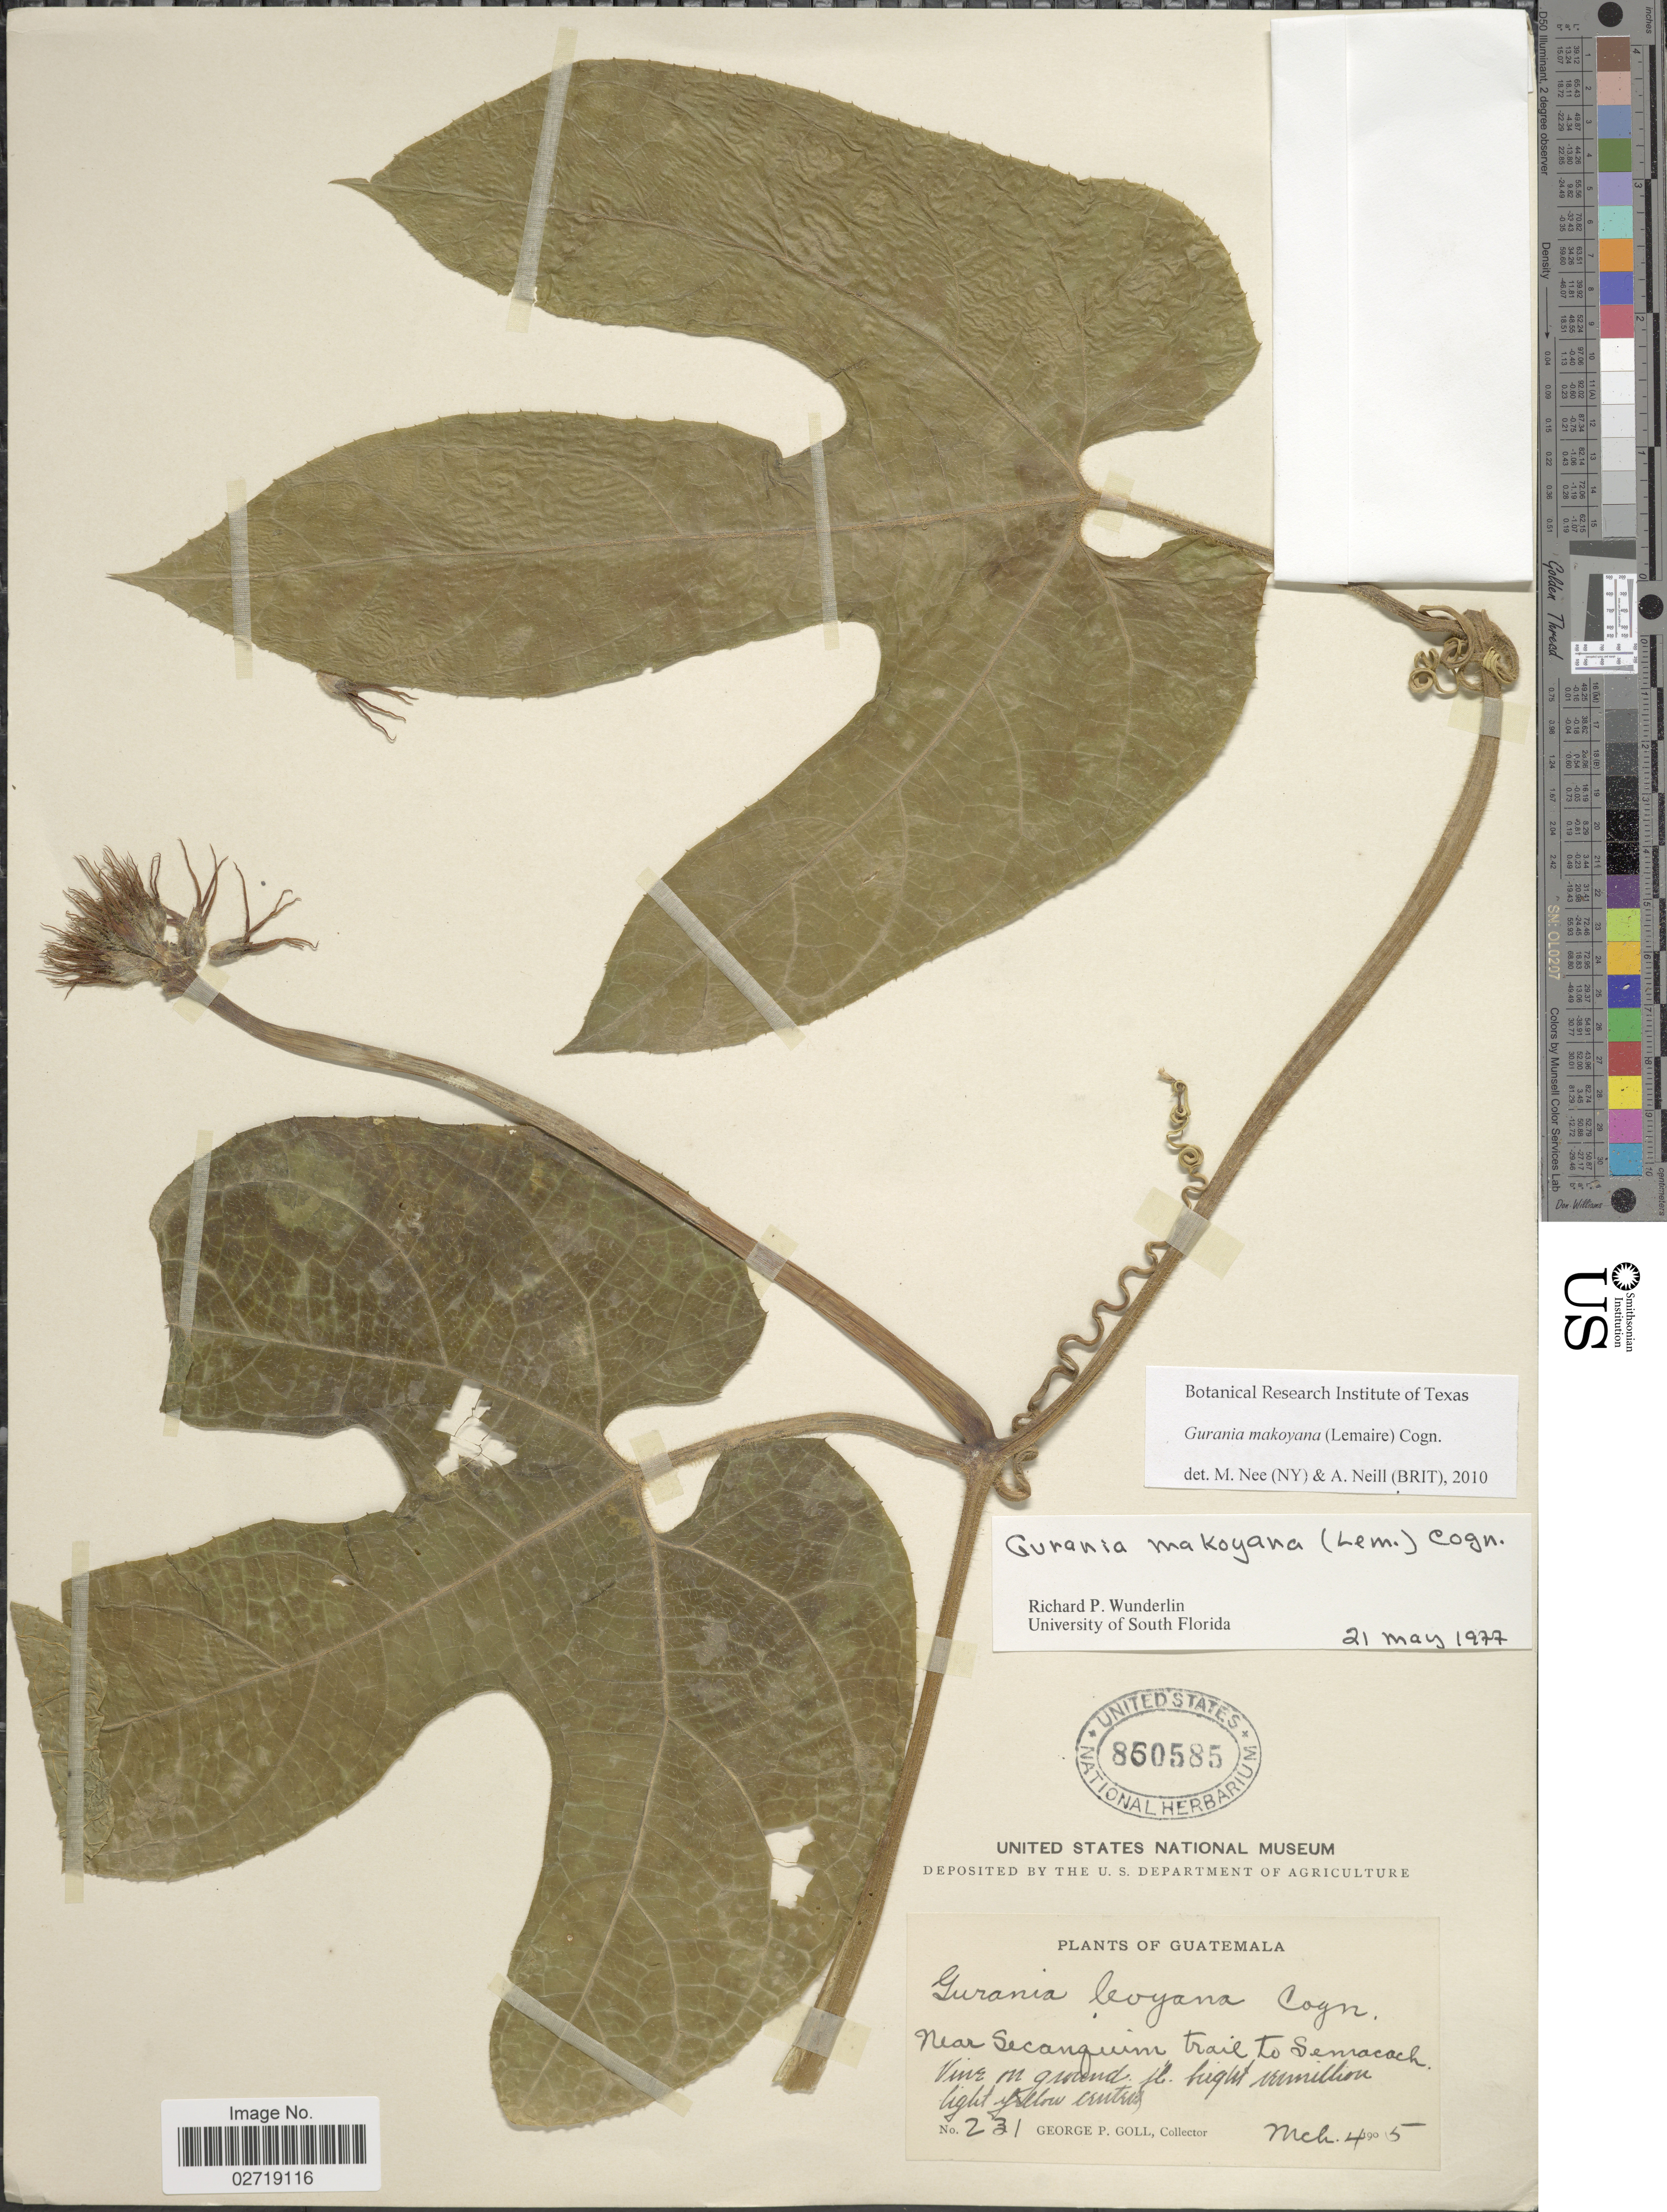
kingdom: Plantae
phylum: Tracheophyta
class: Magnoliopsida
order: Cucurbitales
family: Cucurbitaceae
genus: Gurania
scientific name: Gurania makoyana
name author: (Lem.) Cogn.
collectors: G. P. Goll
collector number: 231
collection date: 1905-03-04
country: Guatemala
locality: Near Secanquim trail to Semacach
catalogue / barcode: US 860585